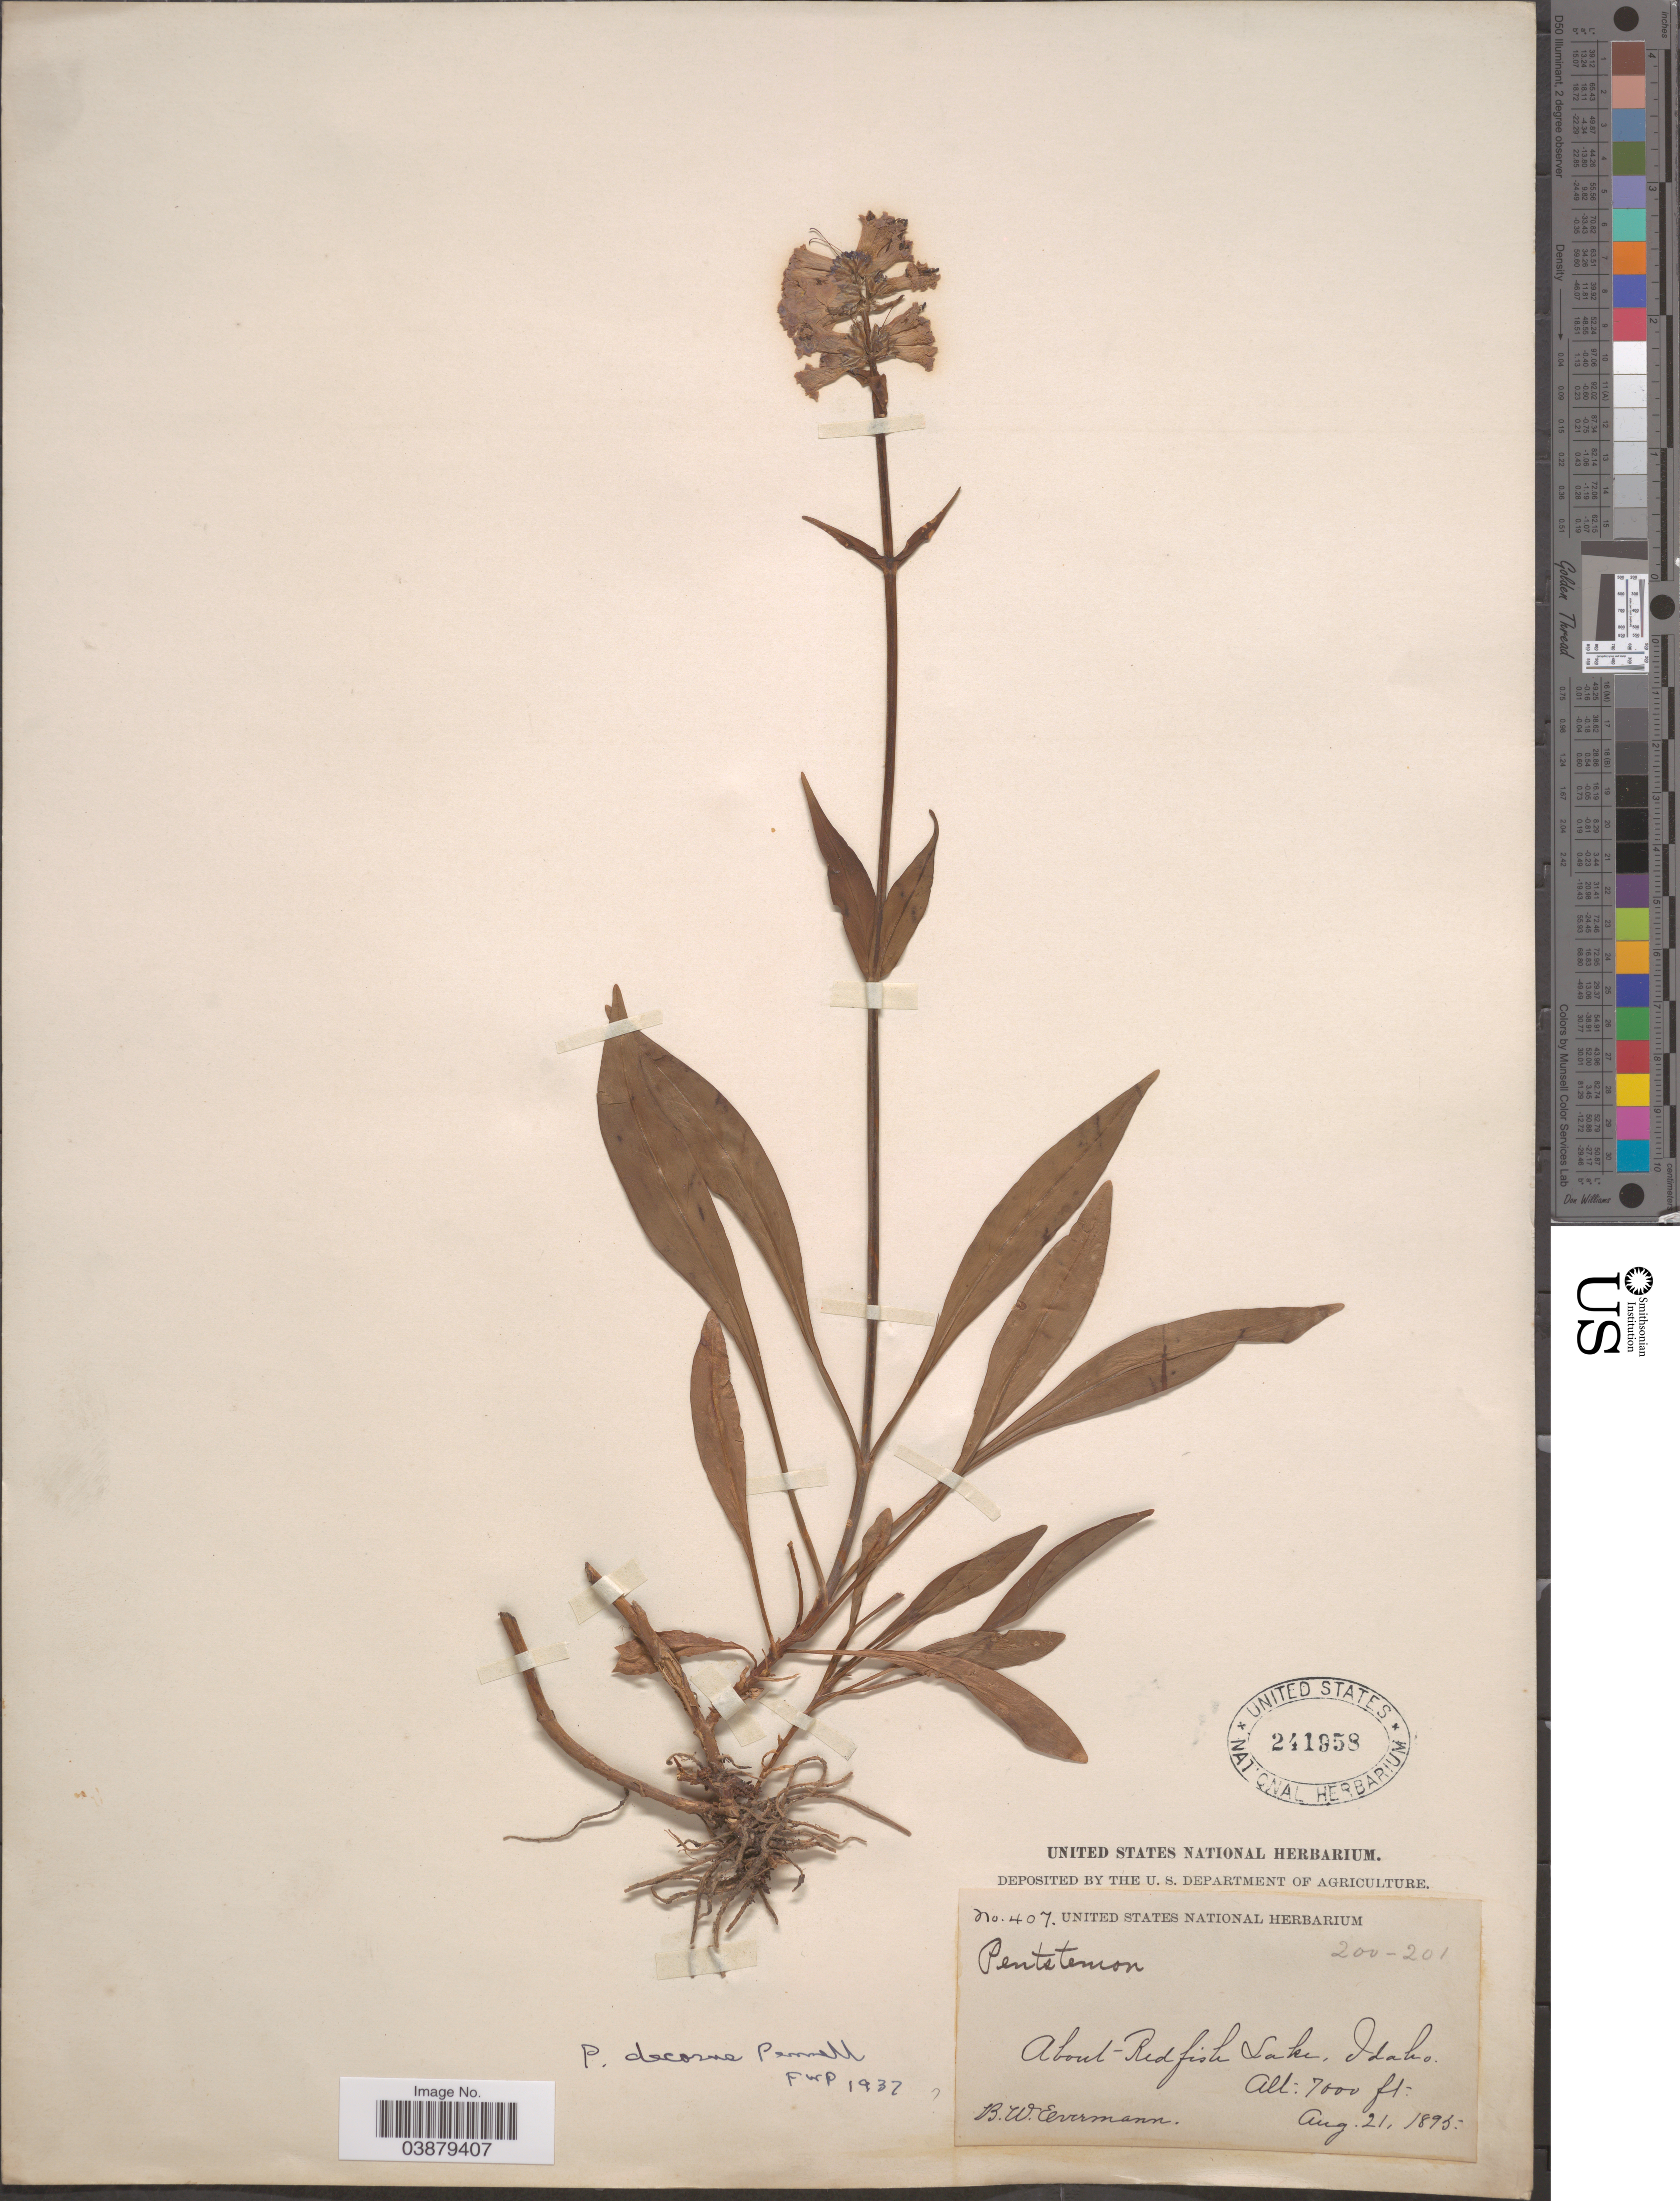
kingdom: Plantae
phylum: Tracheophyta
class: Magnoliopsida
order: Lamiales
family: Plantaginaceae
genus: Penstemon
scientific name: Penstemon sp.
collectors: B. W. Evermann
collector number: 407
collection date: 1895-08-21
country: United States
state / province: Idaho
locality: About Redfish Lake.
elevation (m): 2134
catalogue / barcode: US 241958